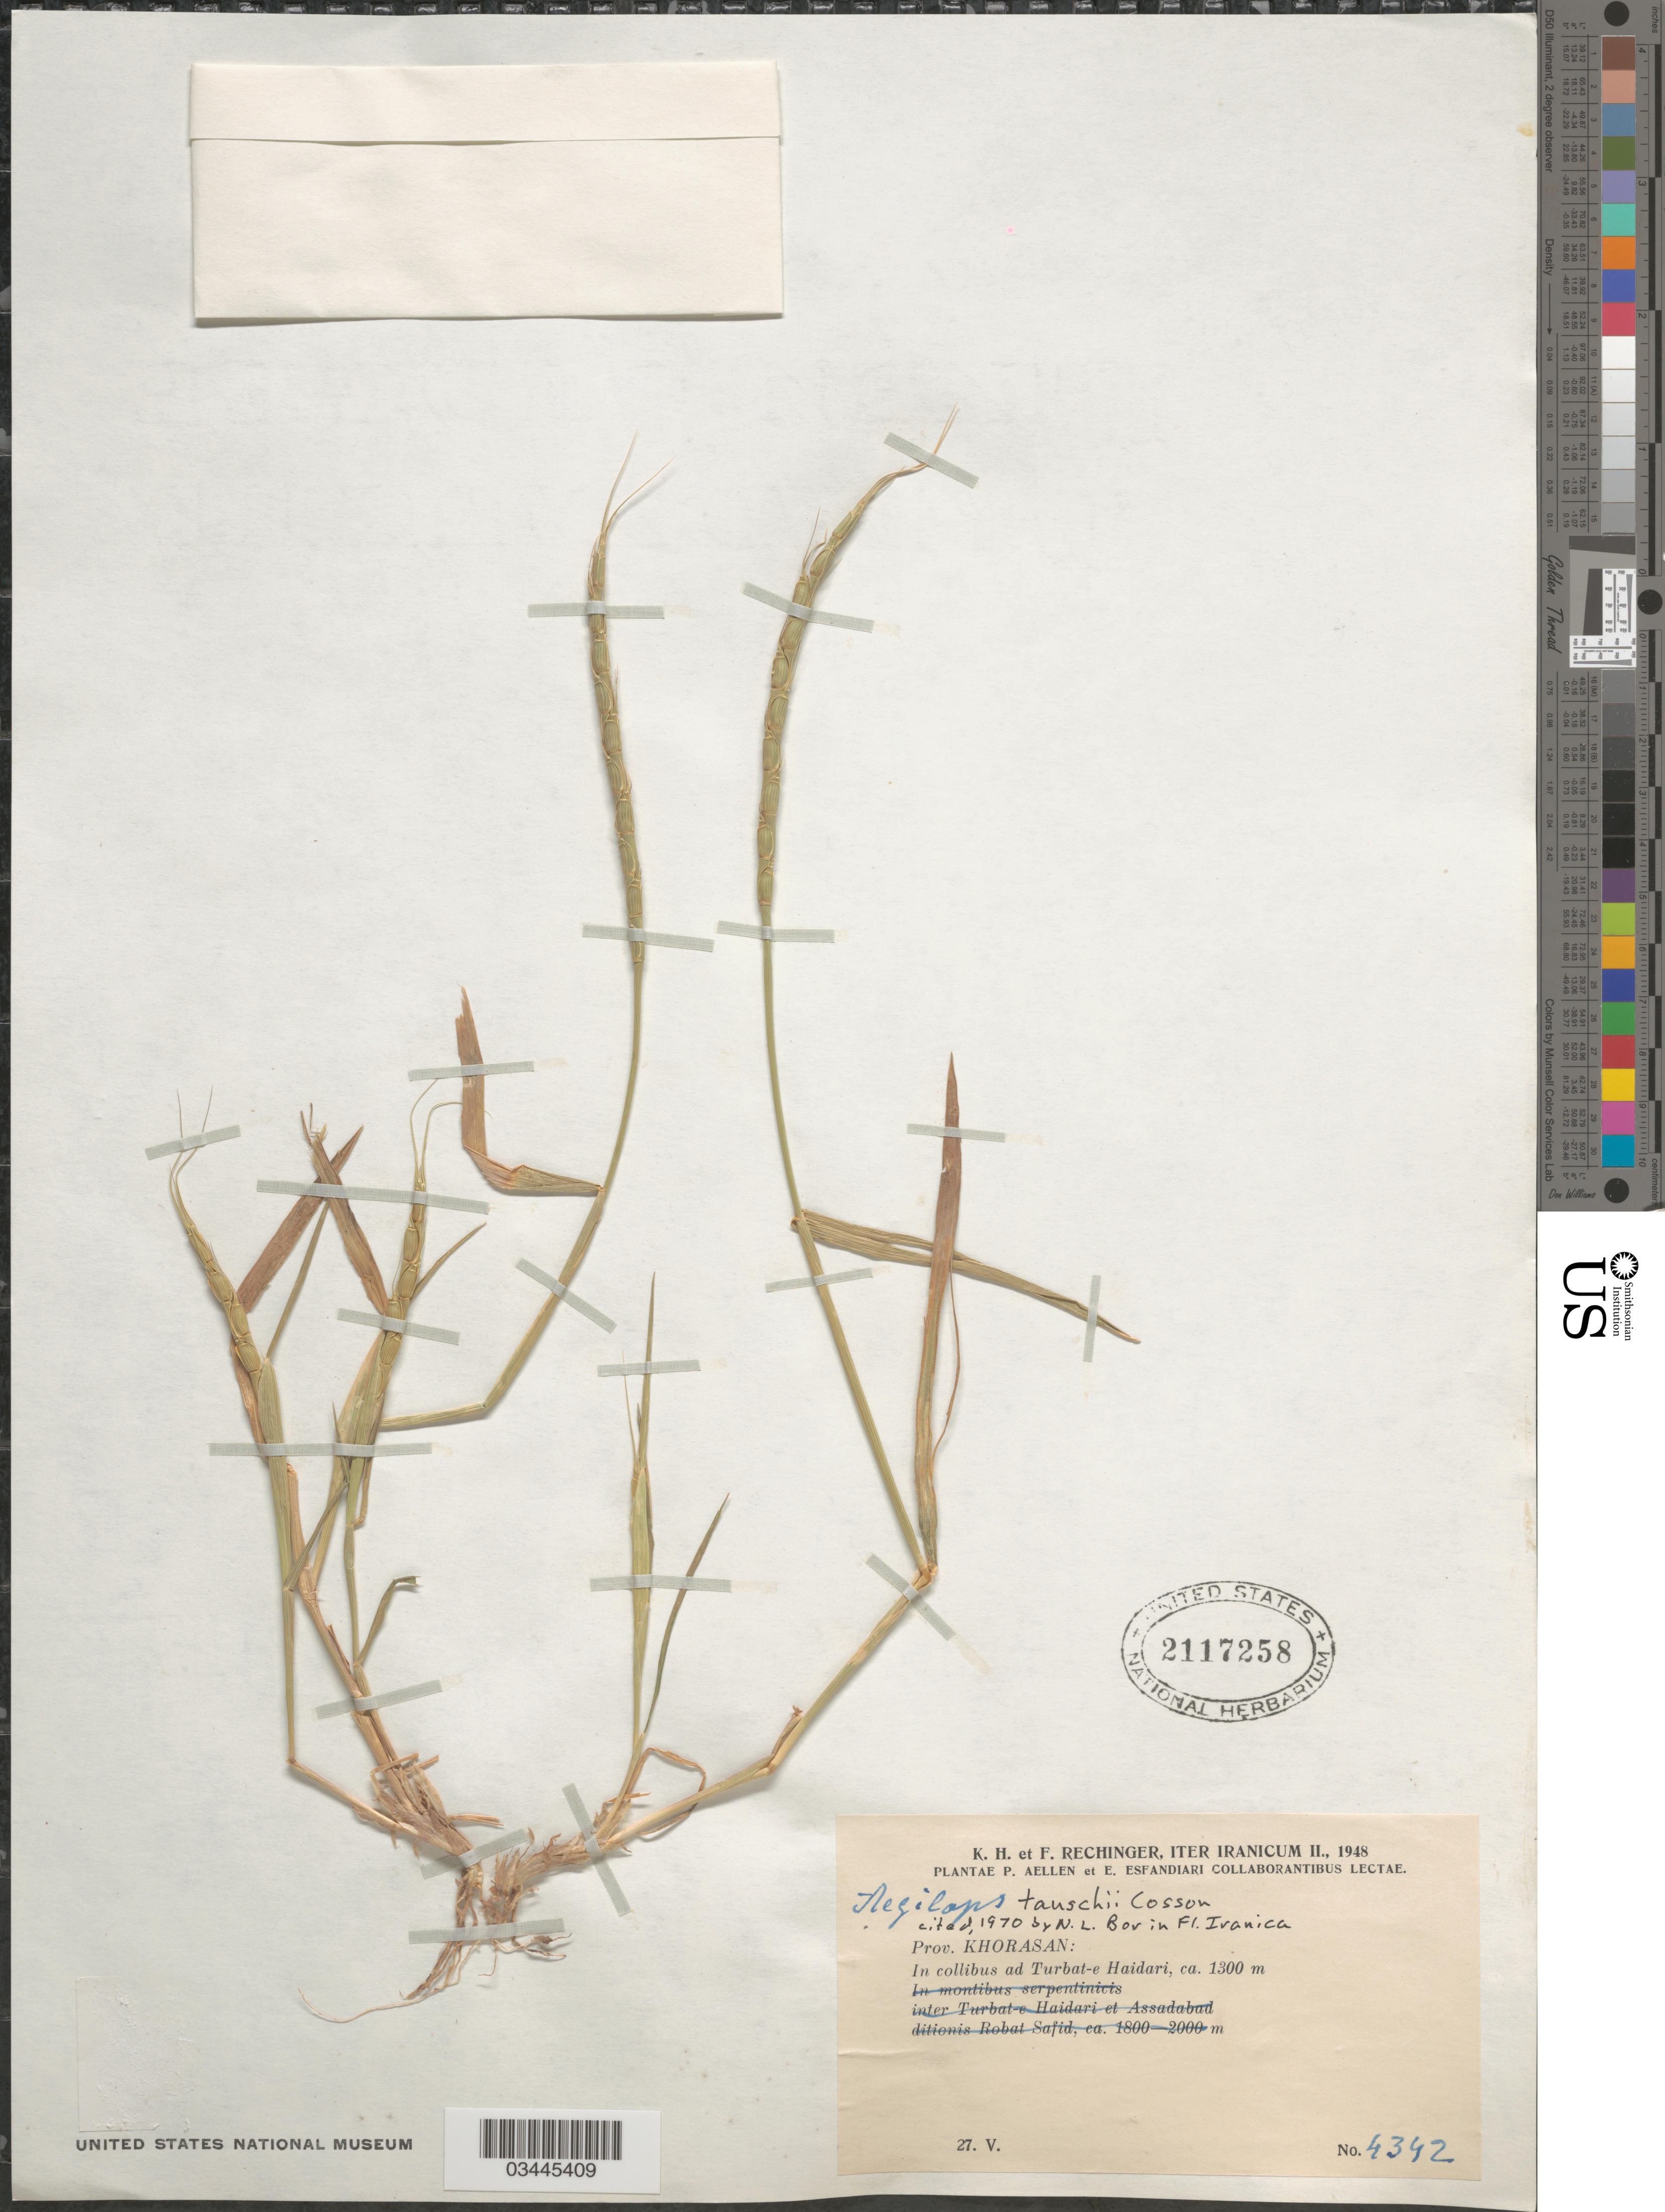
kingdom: Plantae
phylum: Tracheophyta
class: Liliopsida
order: Poales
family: Poaceae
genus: Aegilops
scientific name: Aegilops tauschii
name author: Coss.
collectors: K. H. Rechinger & F. Rechinger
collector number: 4342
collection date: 1948-05-27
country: Iran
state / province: Khorasan [obsolete]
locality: Iter Iranicum II., 1948. In collibus ad Turbat-e Haidari.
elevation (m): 1300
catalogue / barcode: US 2117258